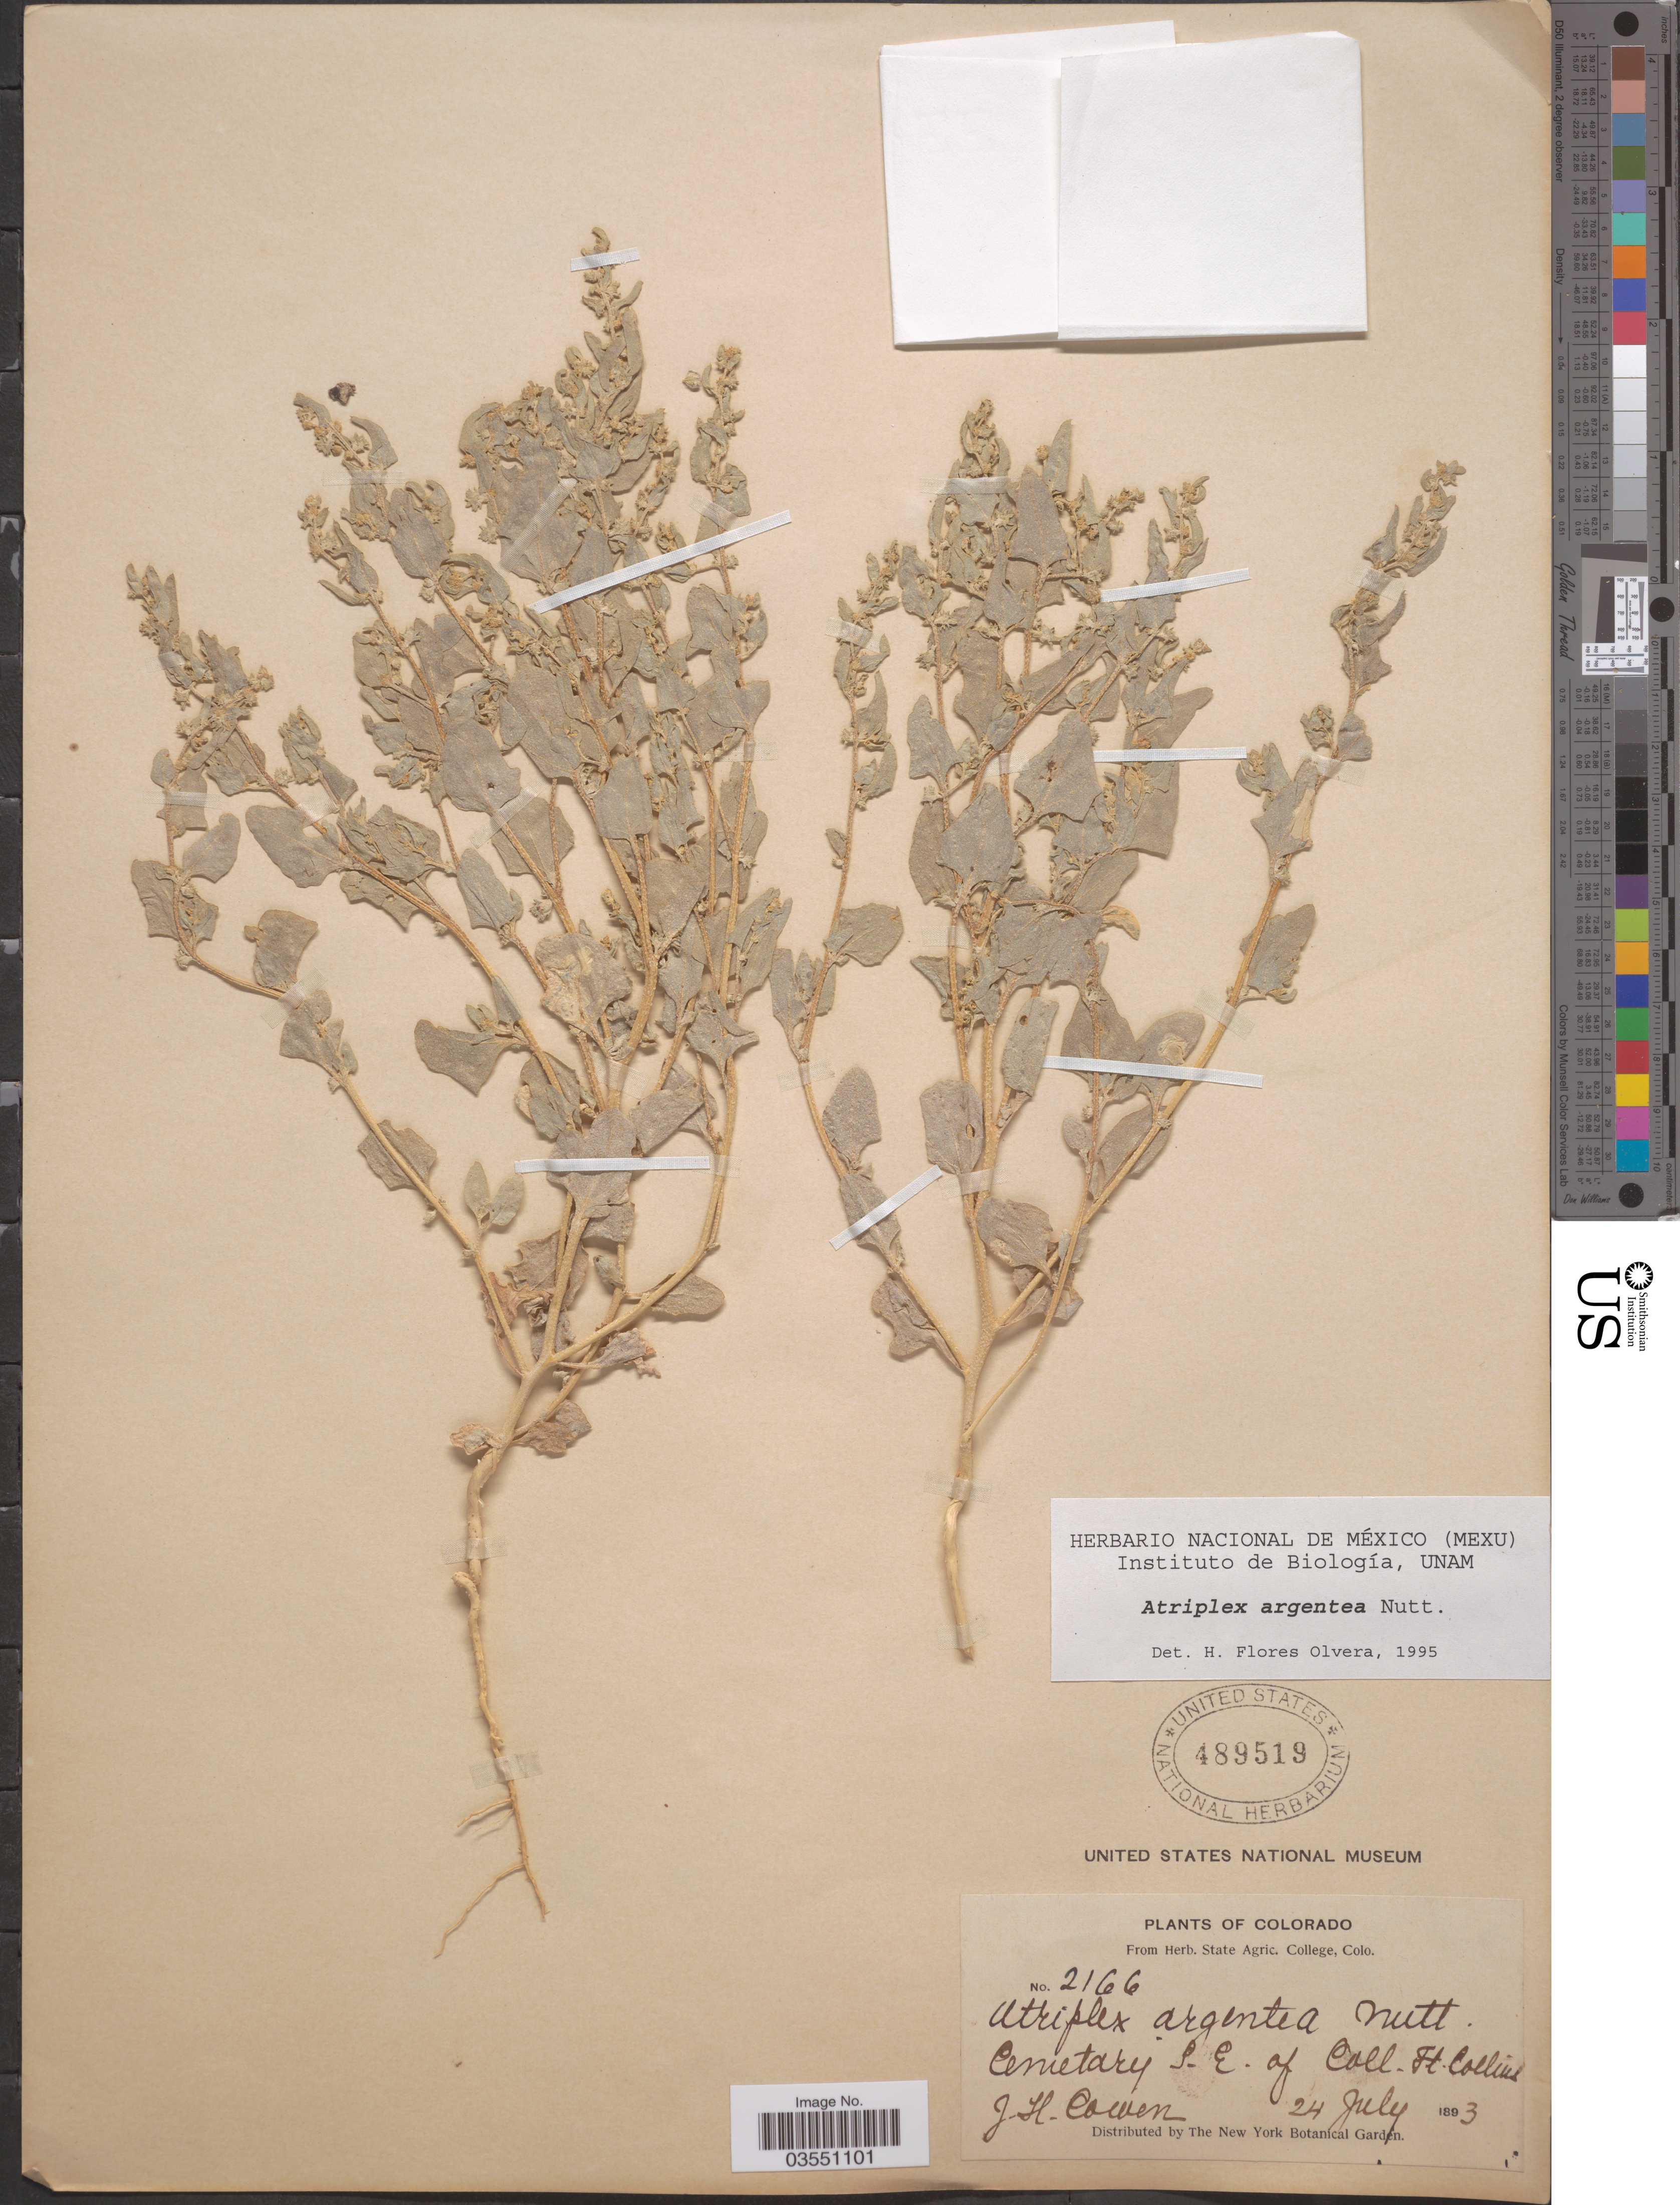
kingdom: Plantae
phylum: Tracheophyta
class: Magnoliopsida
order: Caryophyllales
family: Amaranthaceae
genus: Atriplex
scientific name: Atriplex argentea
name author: Nutt.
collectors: J. H. Cowen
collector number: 2166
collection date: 1893-07-24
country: United States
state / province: Colorado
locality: Cemetary S. E. of Coll. Ft. Collins.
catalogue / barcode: US 489519